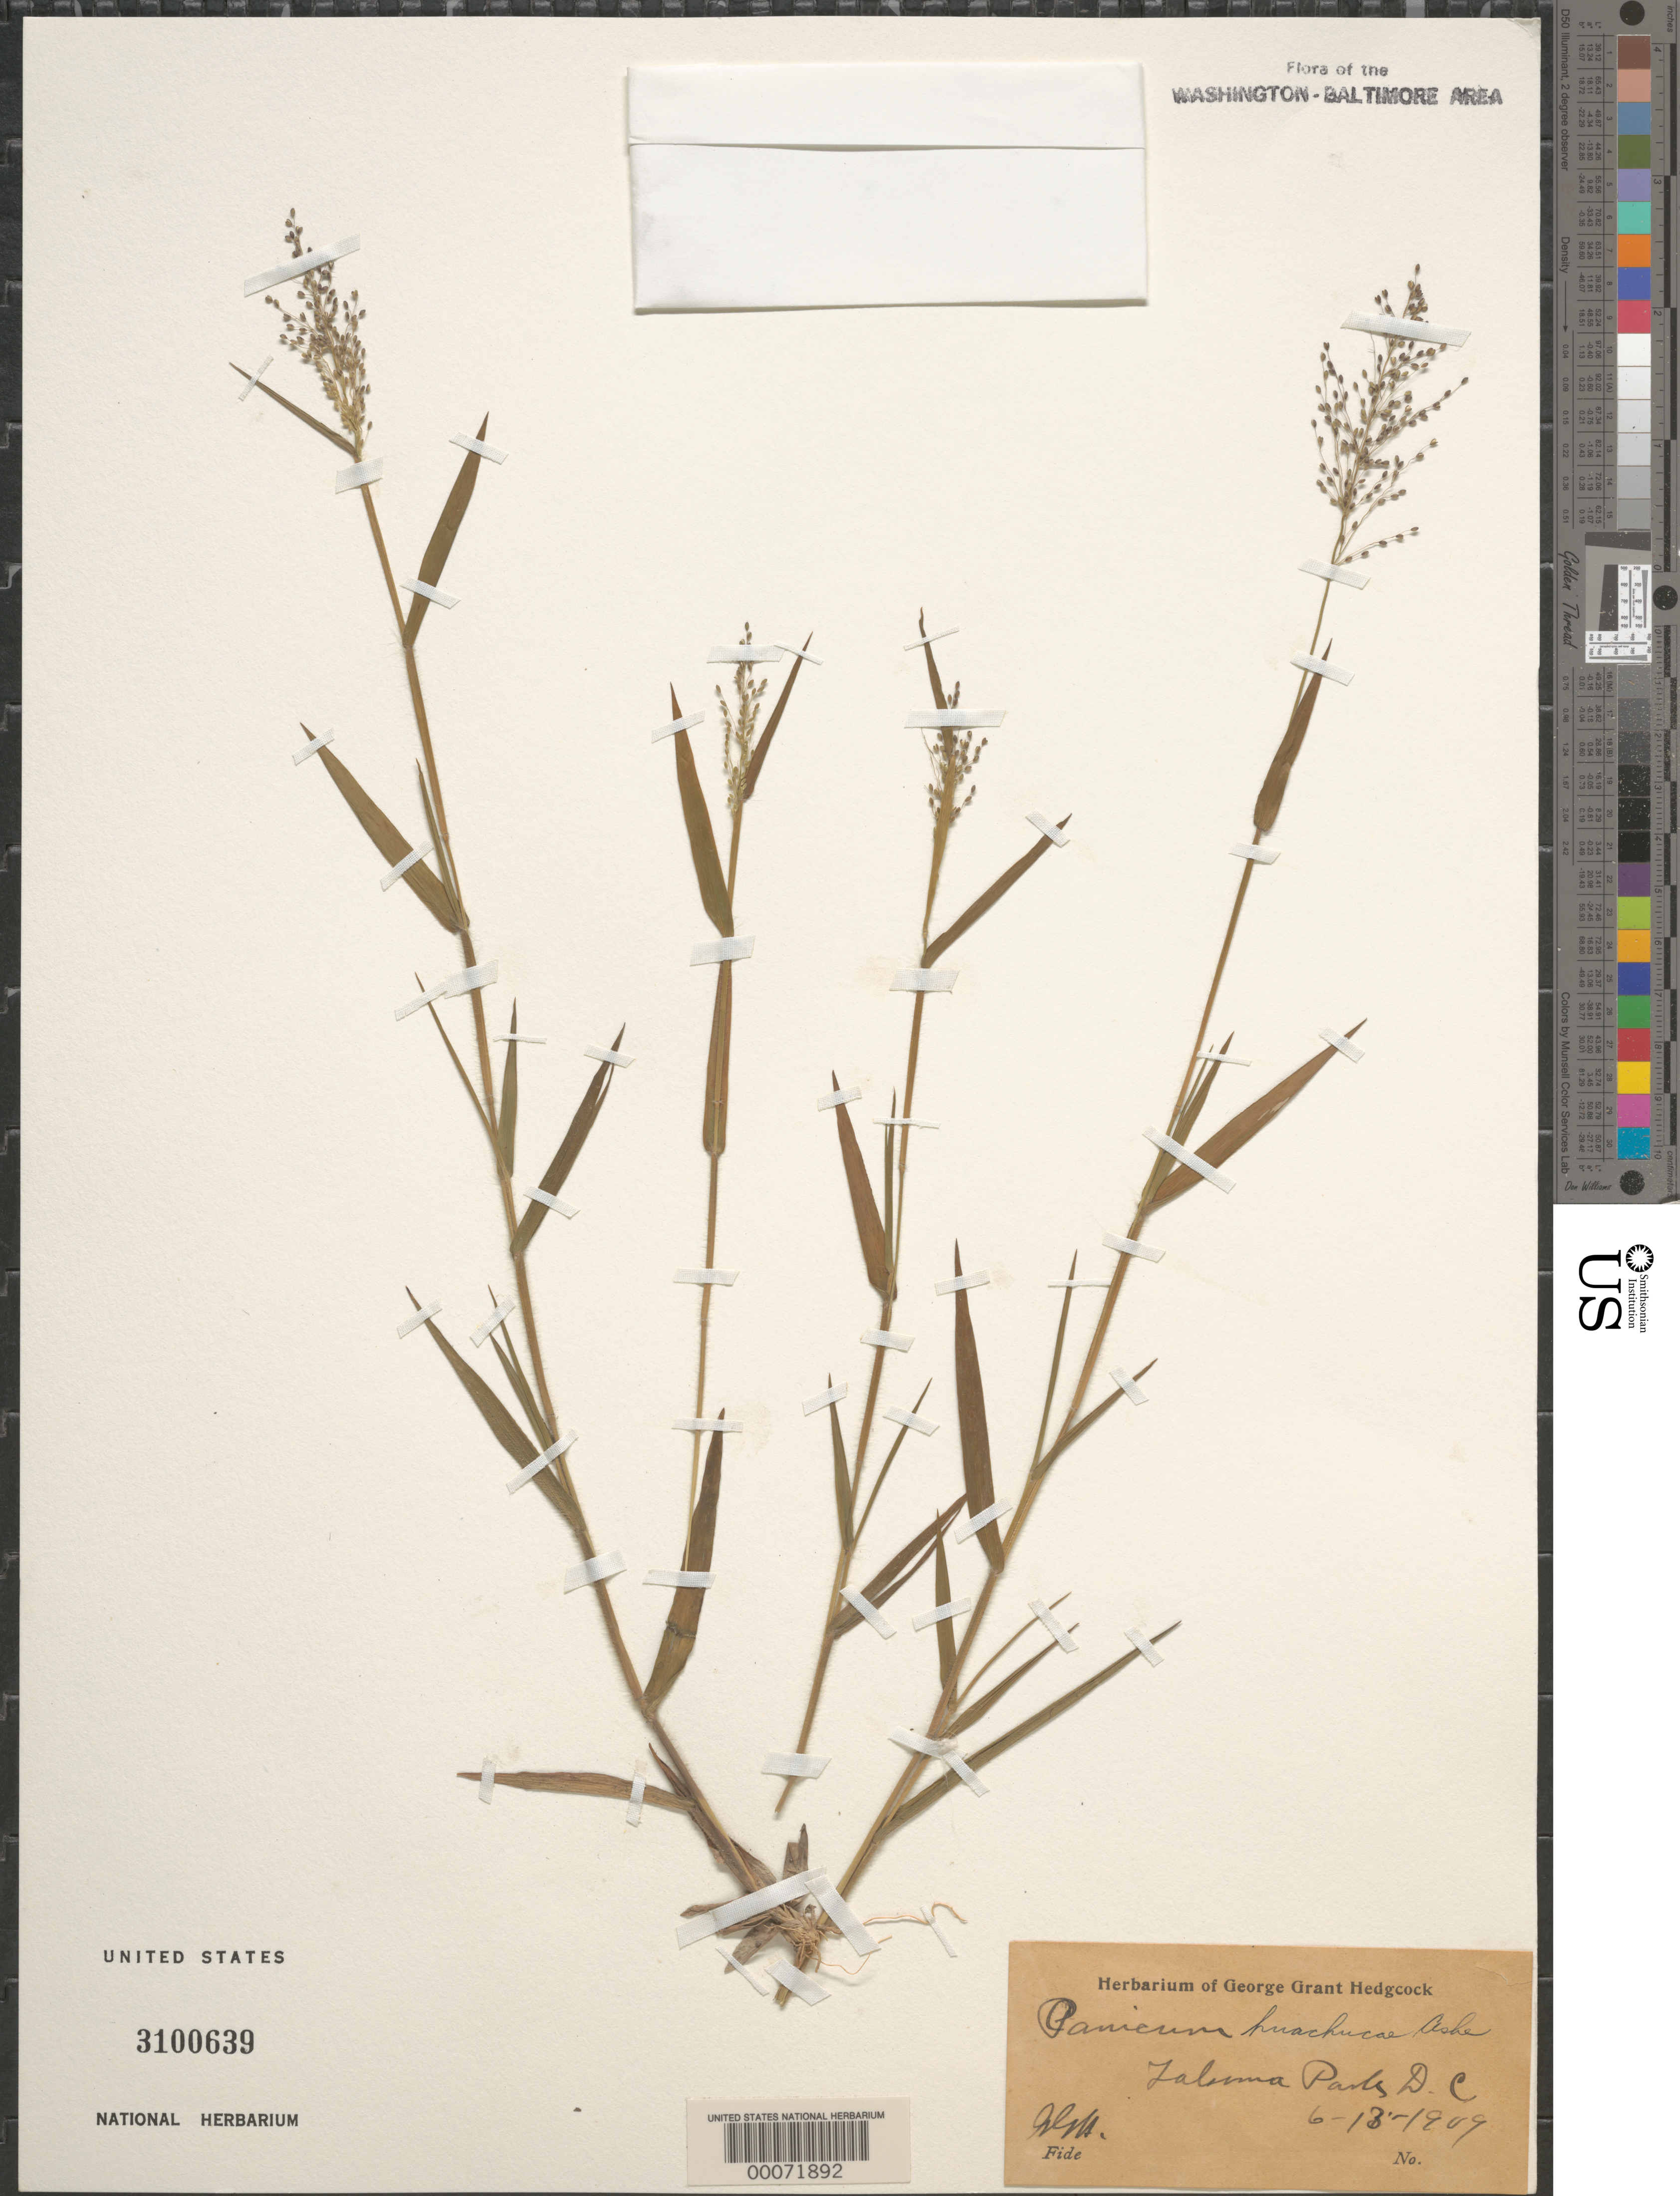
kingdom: Plantae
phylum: Tracheophyta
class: Liliopsida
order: Poales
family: Poaceae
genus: Dichanthelium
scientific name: Dichanthelium acuminatum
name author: (Sw.) Gould & C.A. Clark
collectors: G. Hedgcock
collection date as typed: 13 Jun 1909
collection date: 1909-06-13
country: United States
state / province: District of Columbia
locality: Takoma Park, DC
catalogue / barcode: US 3100639